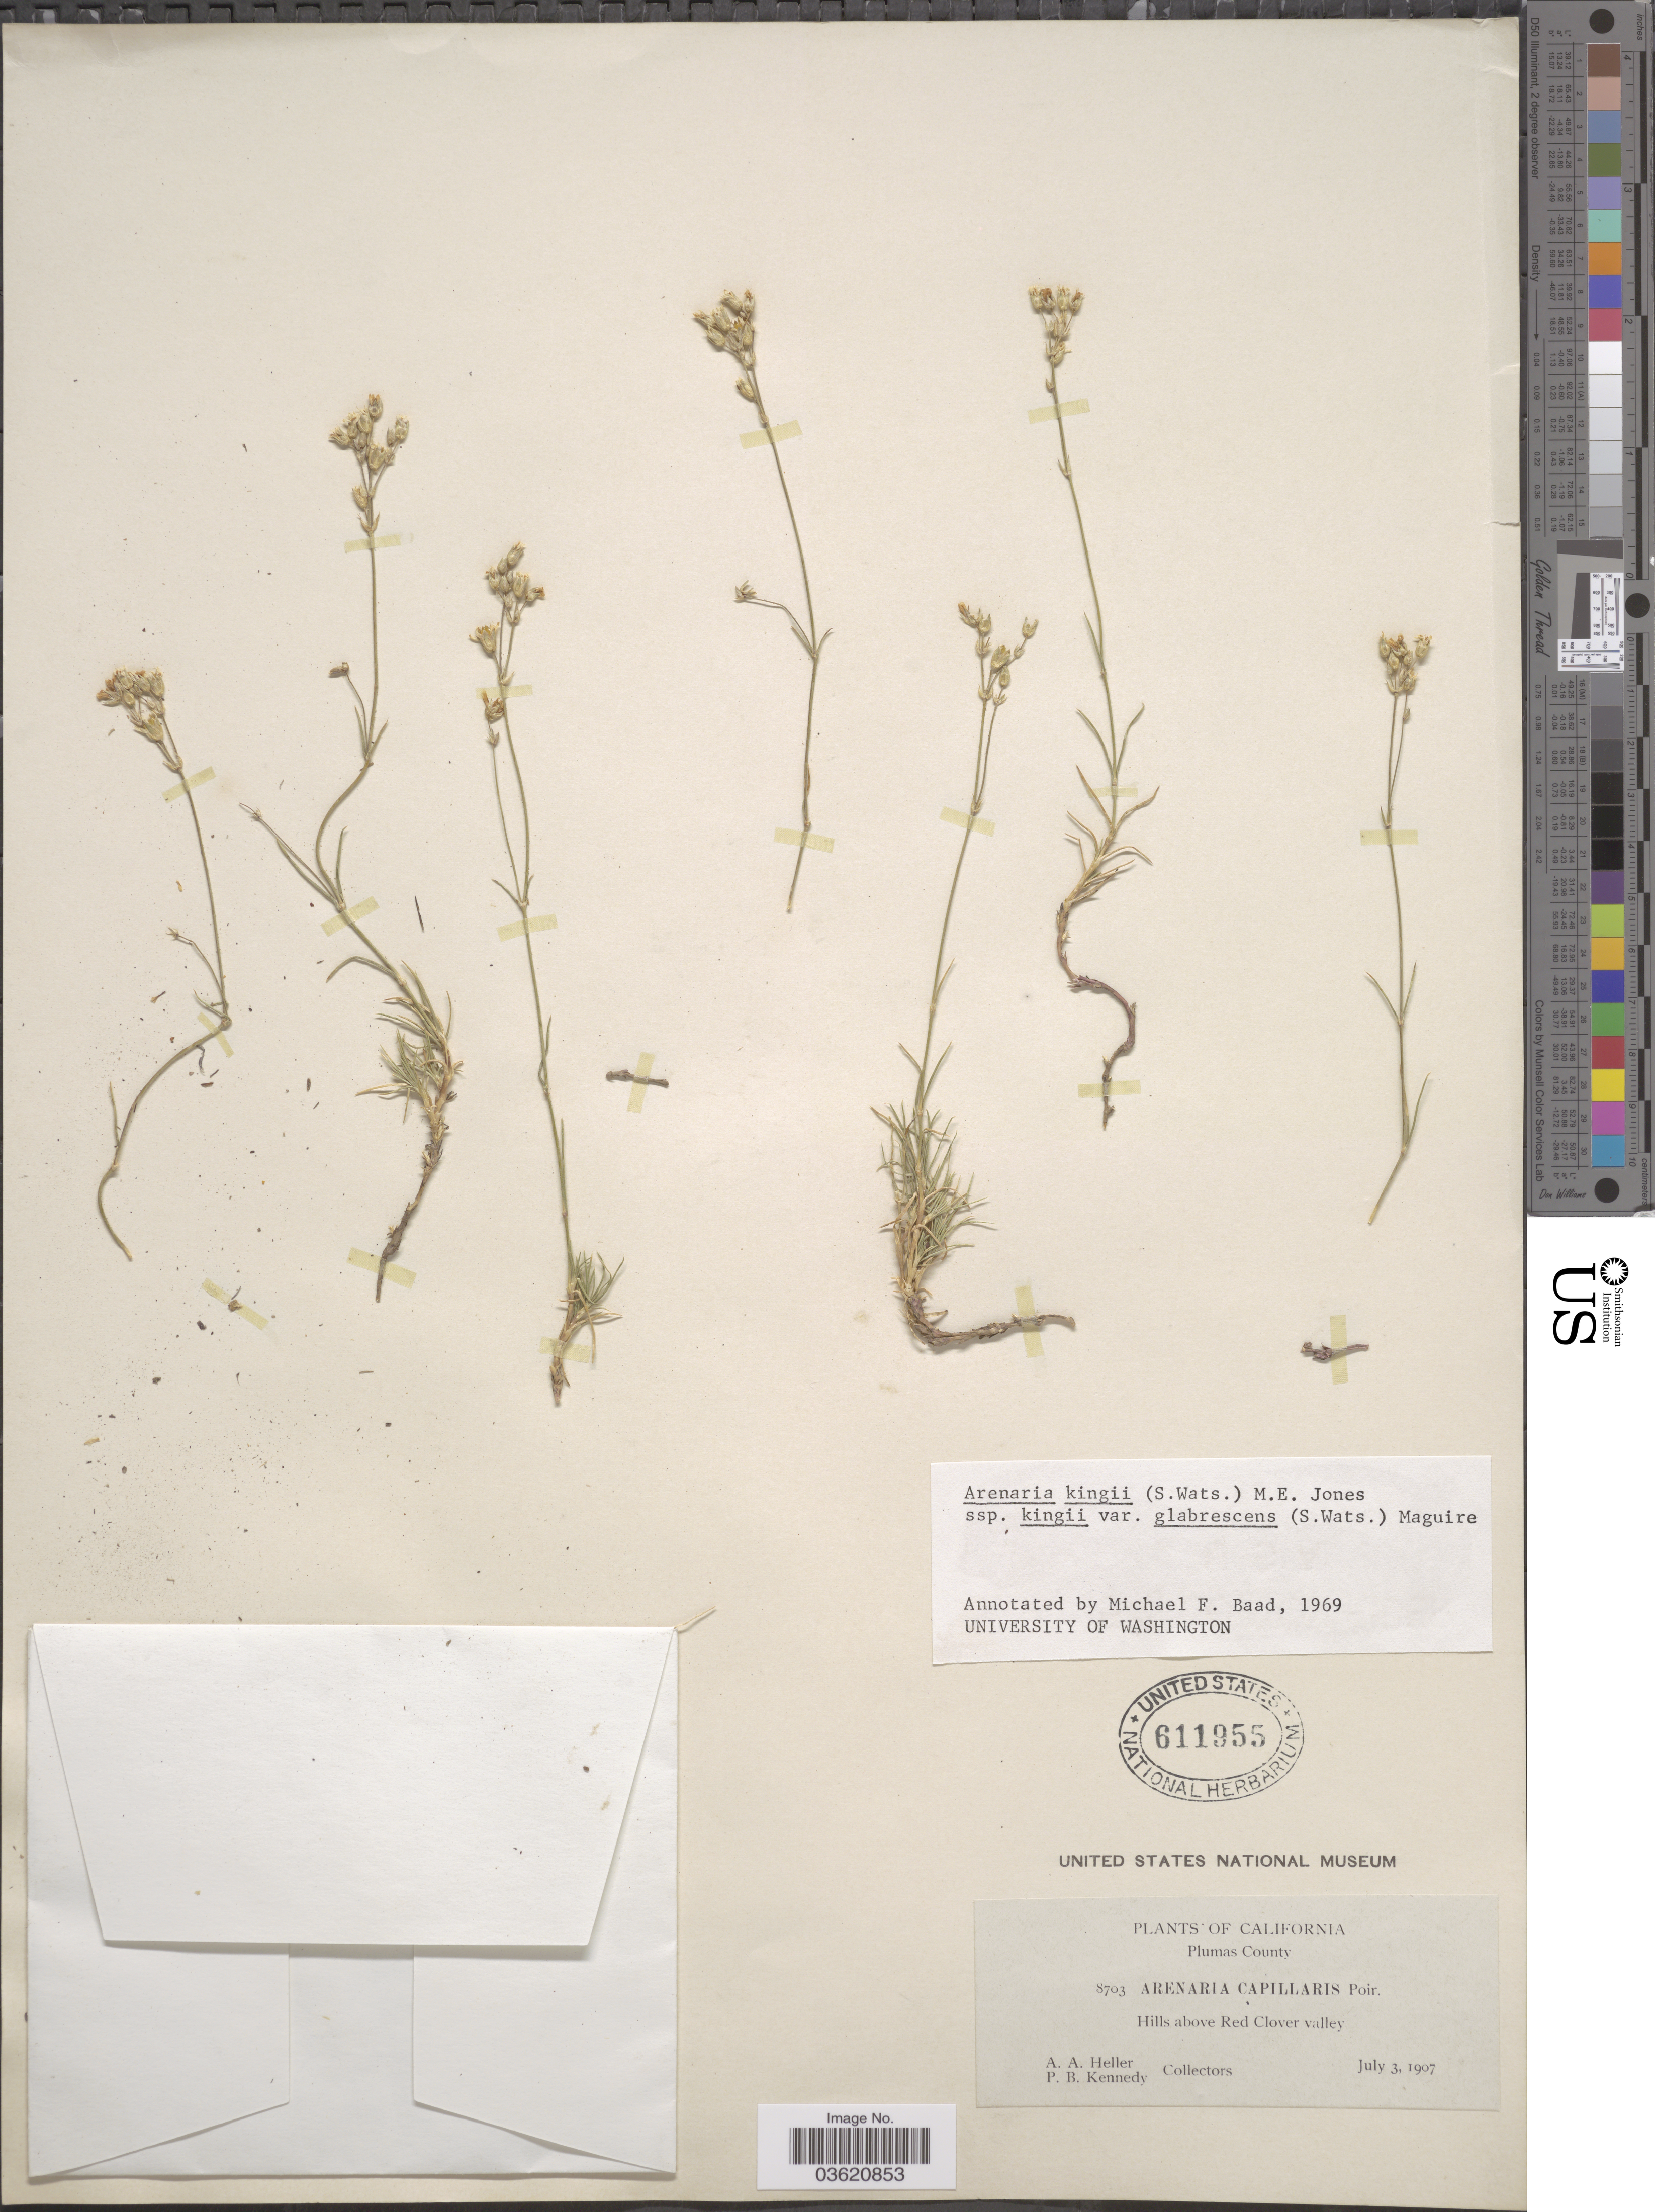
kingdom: Plantae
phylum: Tracheophyta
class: Magnoliopsida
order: Caryophyllales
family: Caryophyllaceae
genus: Eremogone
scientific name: Eremogone kingii var. glabrescens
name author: (S. Watson) Dorn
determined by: U.S. National Herbarium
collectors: A. A. Heller & P. B. Kennedy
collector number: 8703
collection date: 1907-07-03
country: United States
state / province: California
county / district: Plumas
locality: Hills above Red Clover valley. Plumas County.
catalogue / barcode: US 611955